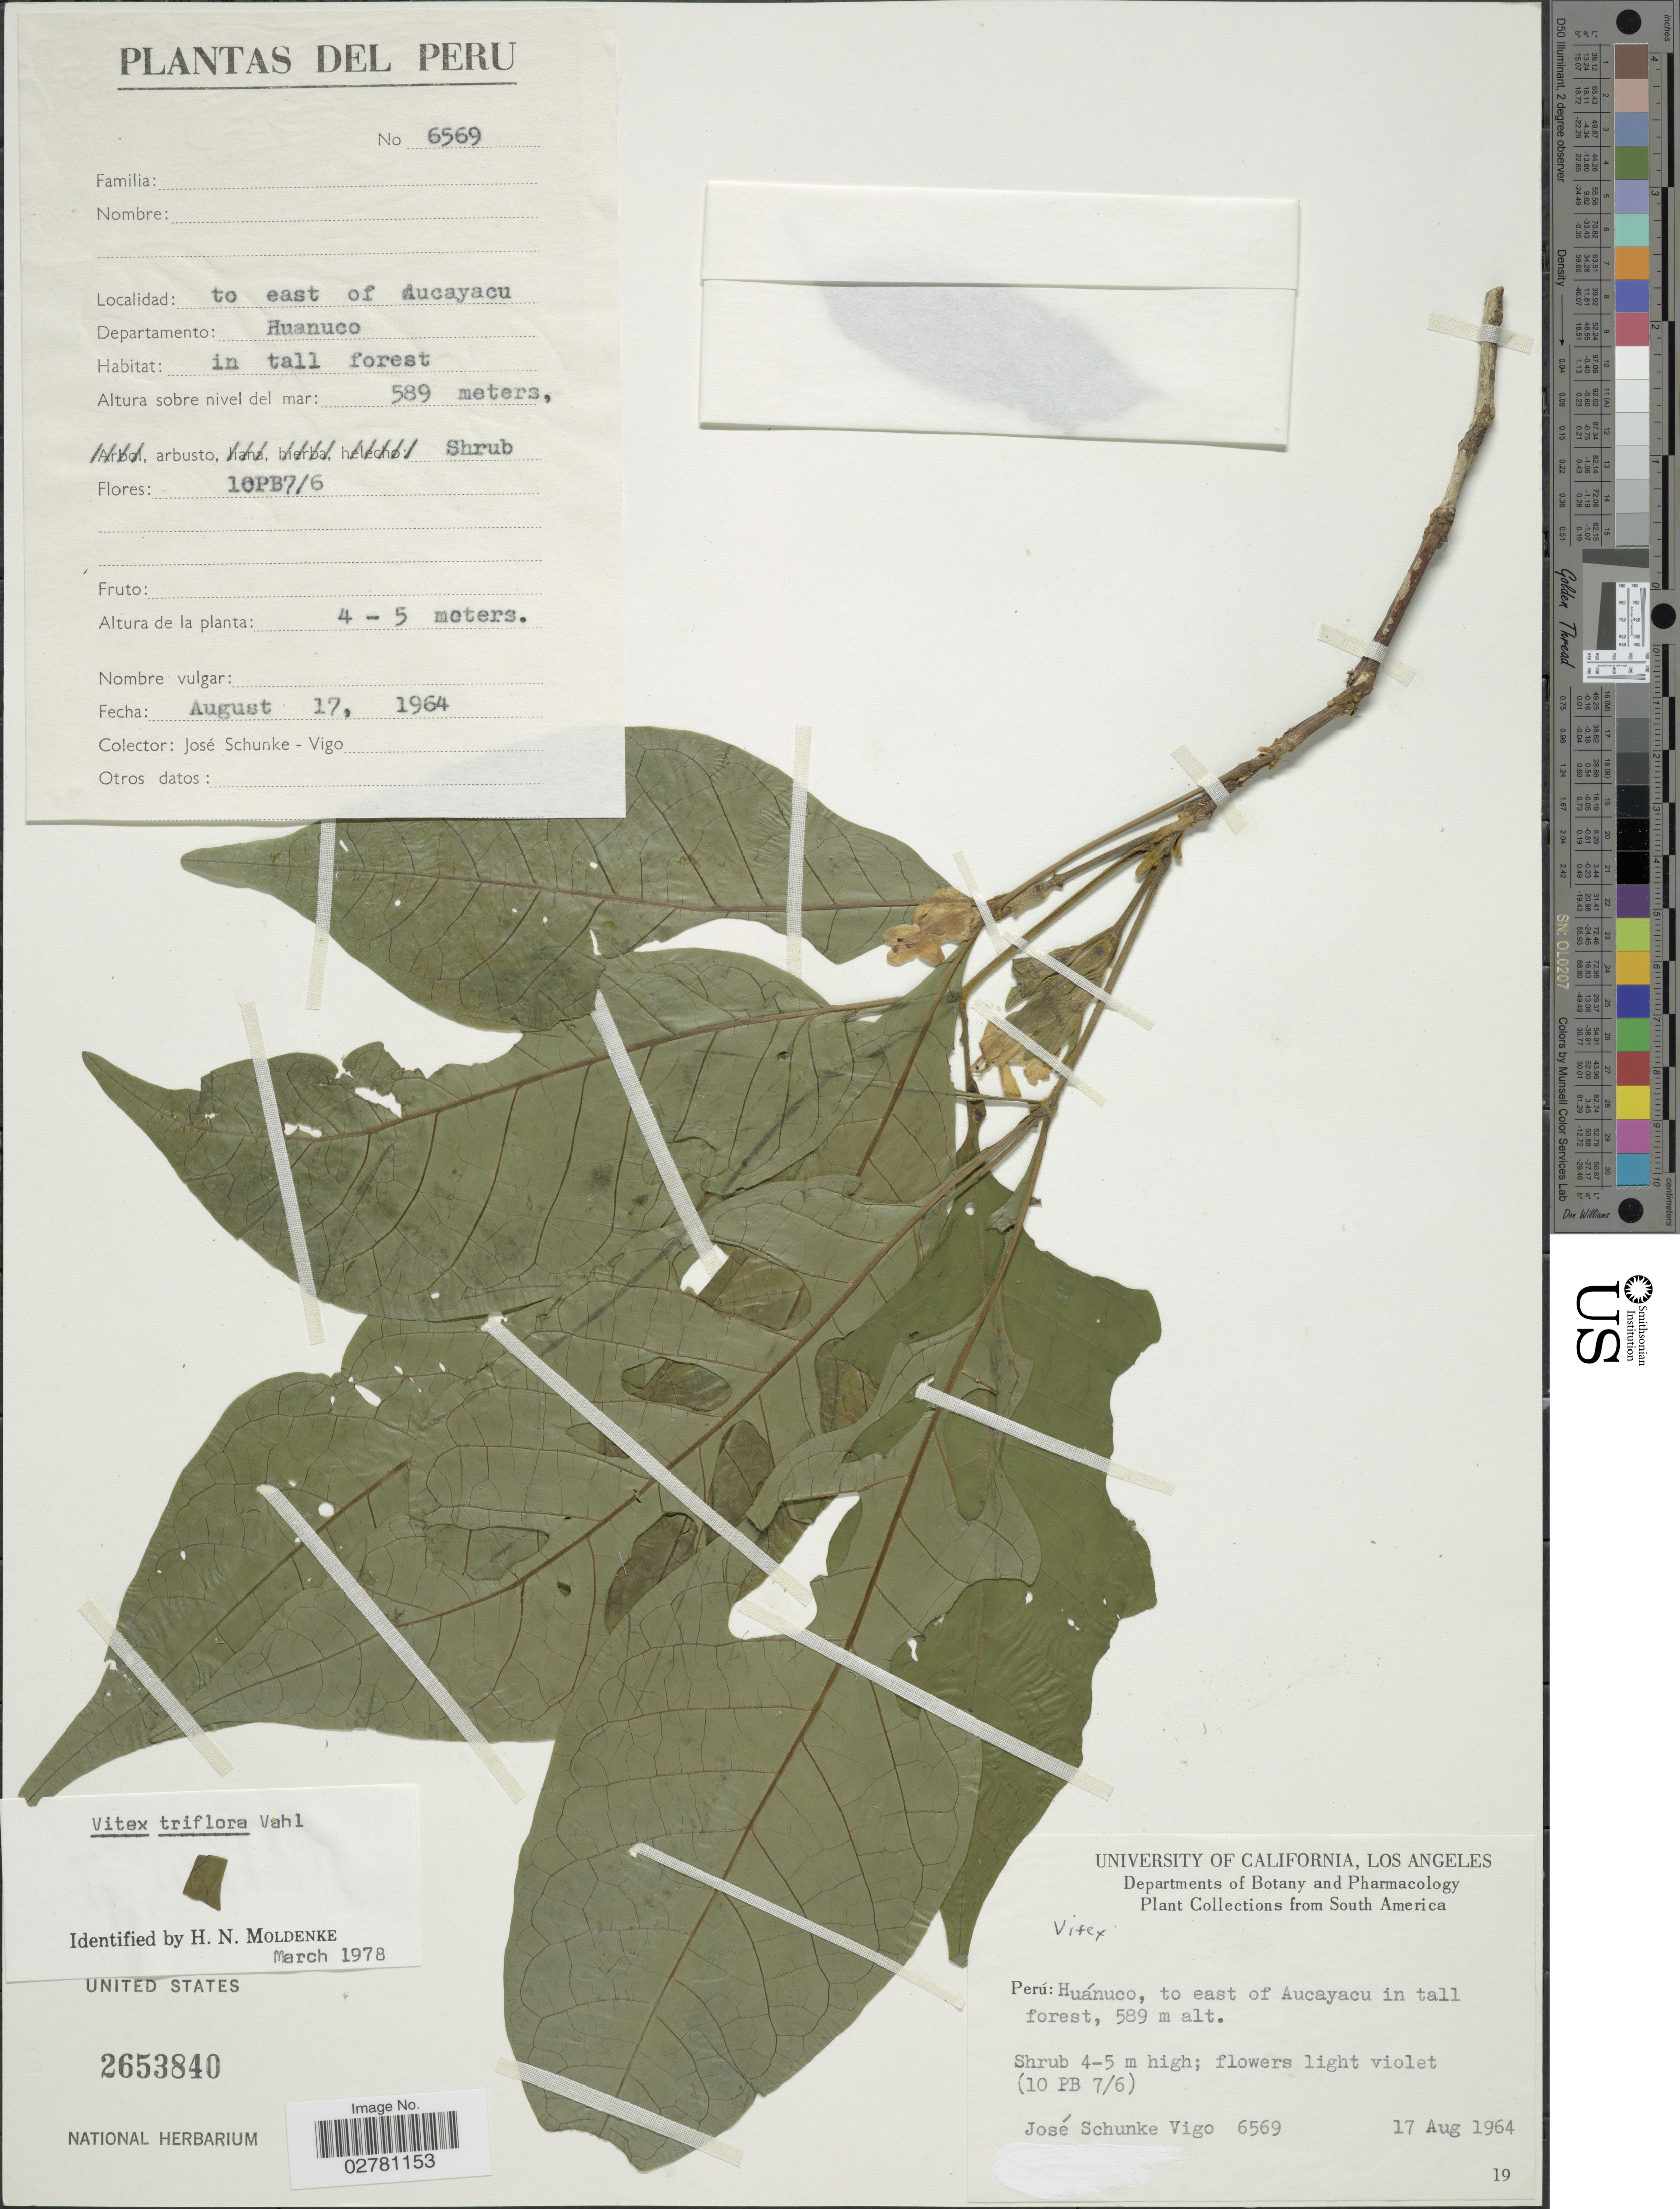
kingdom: Plantae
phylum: Tracheophyta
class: Magnoliopsida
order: Lamiales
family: Lamiaceae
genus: Vitex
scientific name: Vitex triflora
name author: Vahl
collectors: J. Schunke Vigo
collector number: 6569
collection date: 1964-08-17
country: Peru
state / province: Huánuco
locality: To east of Aucayacu in tall forest. Departamento: Huanuco.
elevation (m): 589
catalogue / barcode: US 2653840